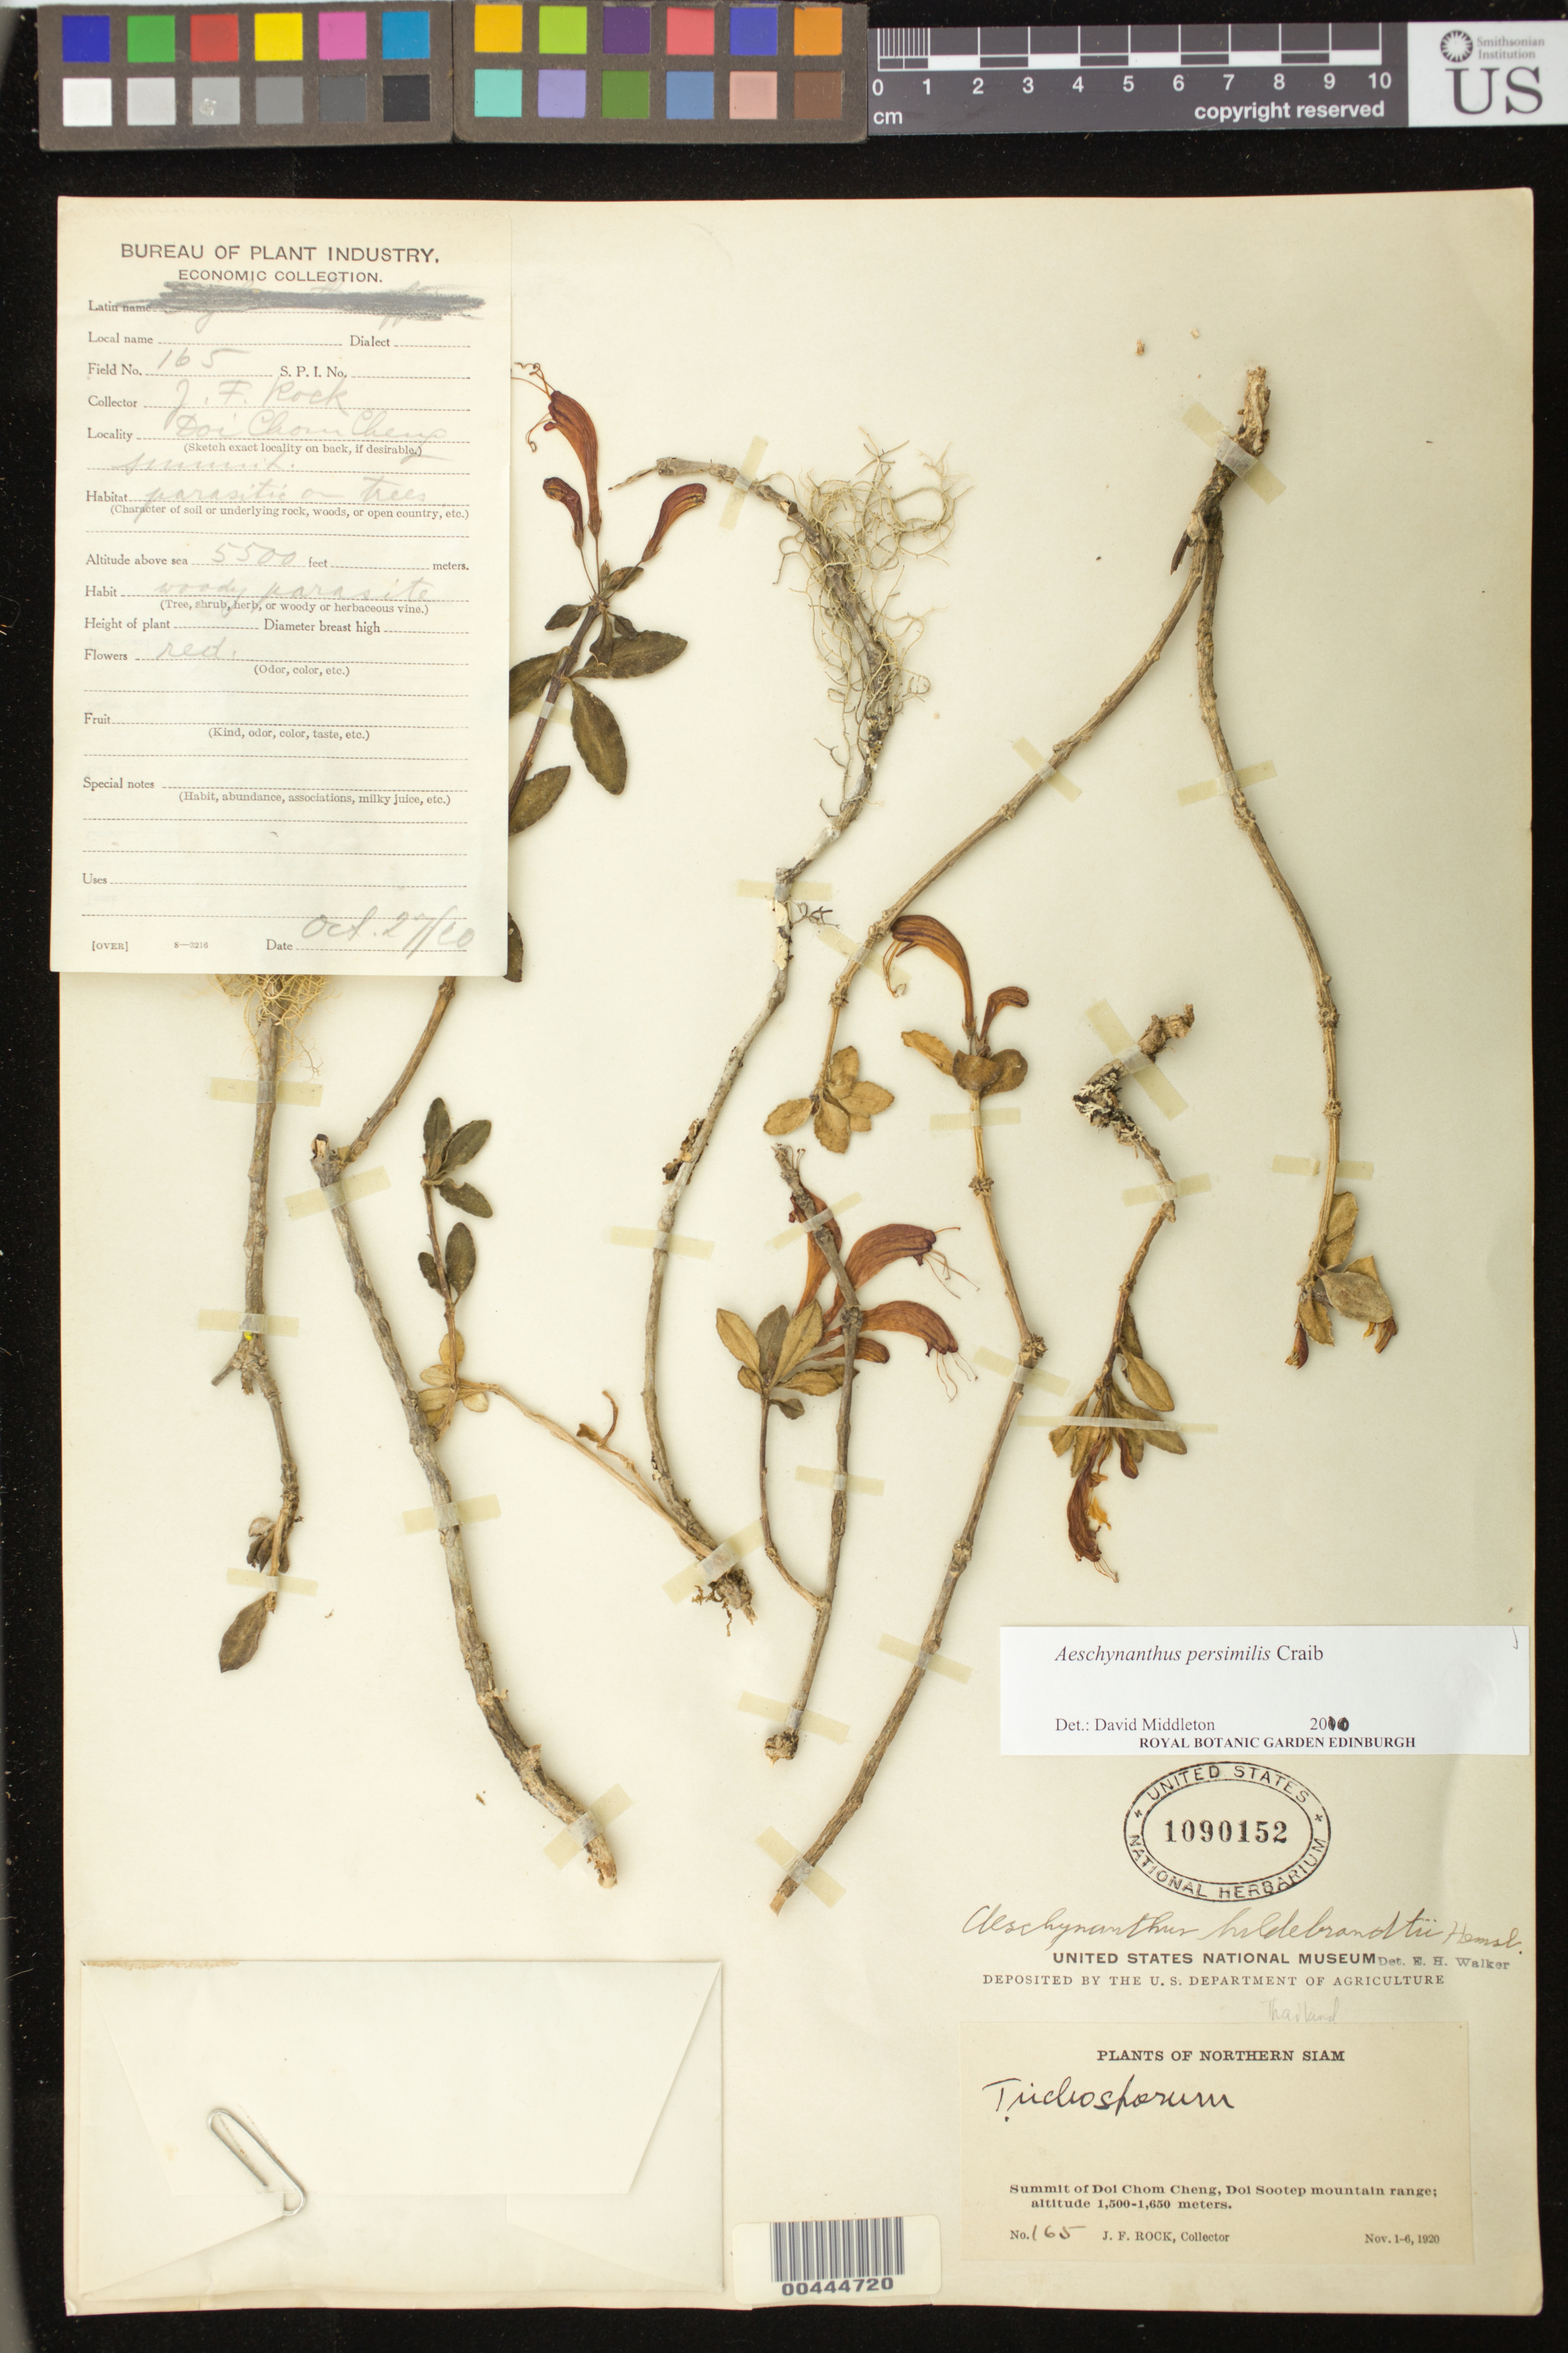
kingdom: Plantae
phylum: Tracheophyta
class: Magnoliopsida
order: Lamiales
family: Gesneriaceae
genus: Aeschynanthus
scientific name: Aeschynanthus persimilis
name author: Craib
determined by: Middleton, D. J.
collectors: J. F. Rock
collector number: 165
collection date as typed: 01 Nov 1920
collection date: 1920-11-01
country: Thailand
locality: Summit of Doi Chom Cheng, Doi Sootep mountain range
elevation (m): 1676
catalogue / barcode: US 1090152